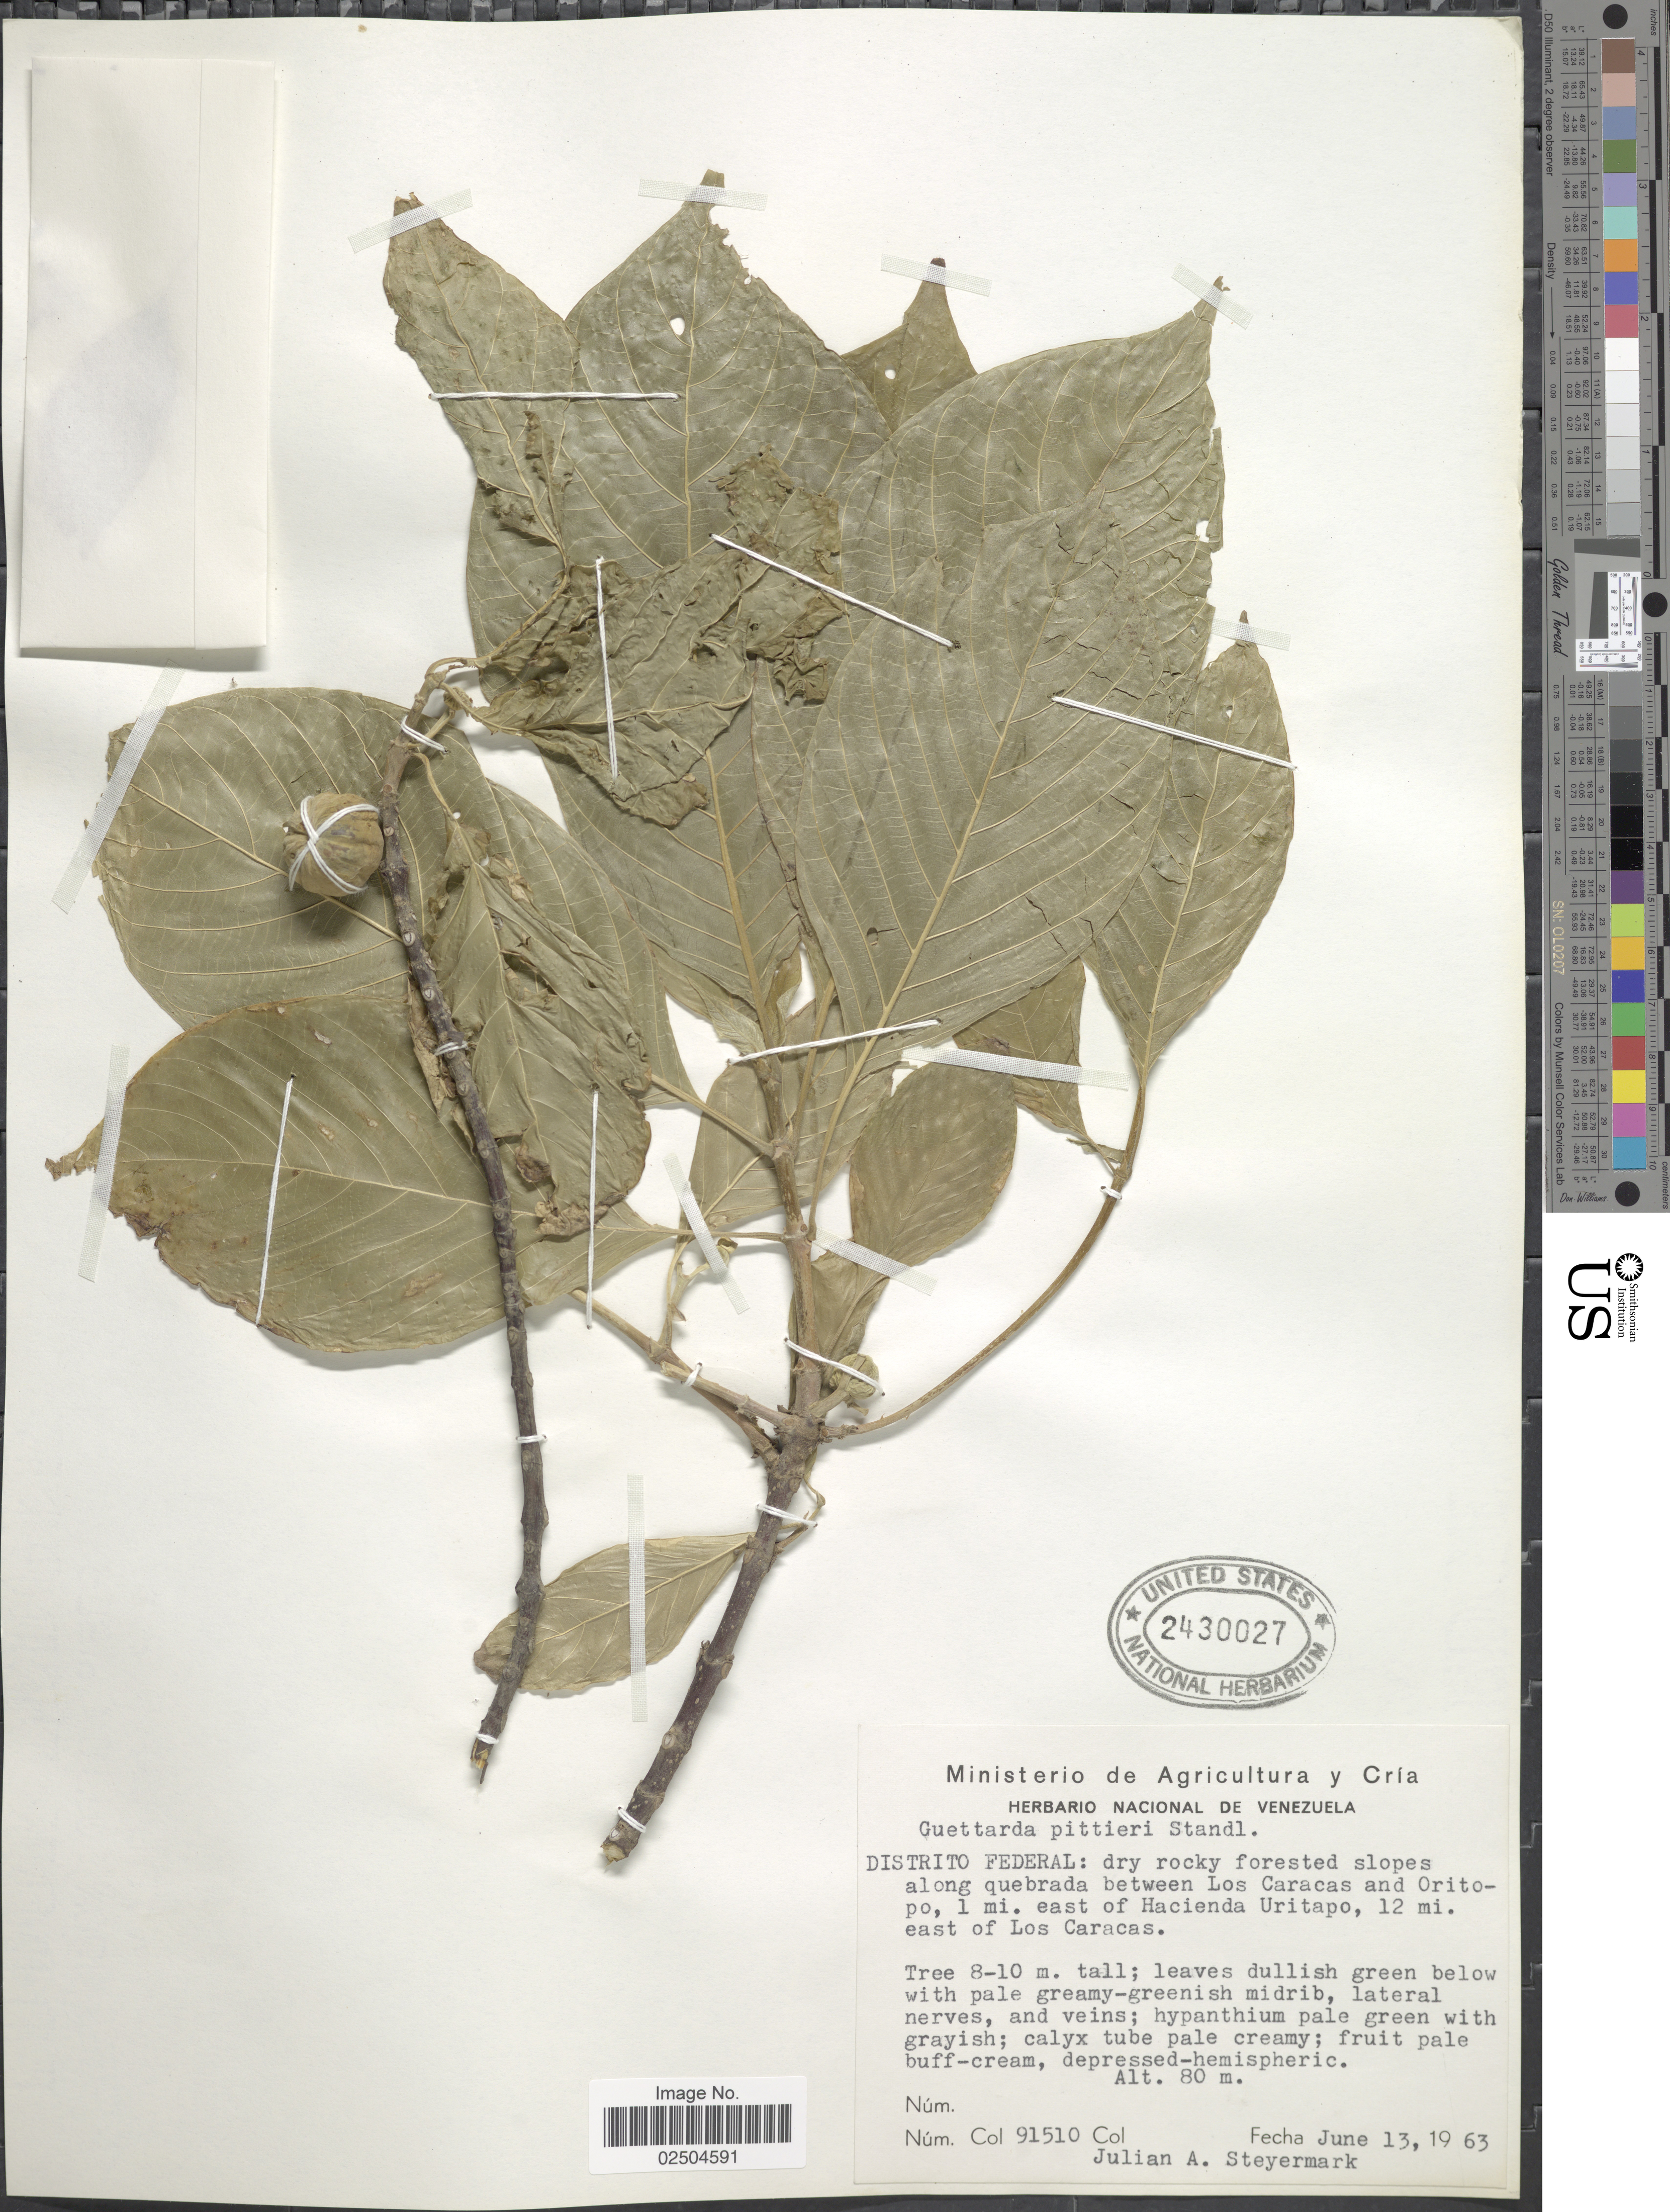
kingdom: Plantae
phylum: Tracheophyta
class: Magnoliopsida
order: Gentianales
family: Rubiaceae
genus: Guettarda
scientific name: Guettarda pittieri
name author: Standl.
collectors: J. Steyermark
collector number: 91510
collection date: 1963-06-13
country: Venezuela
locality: Distrito Federal: dry rocky forested slopes along quebrada between Los Caracas and Oritopo, 1 mi. east of Hacienda Uritap, 12 mi. east of Los Caracas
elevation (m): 80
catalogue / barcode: US 2430027